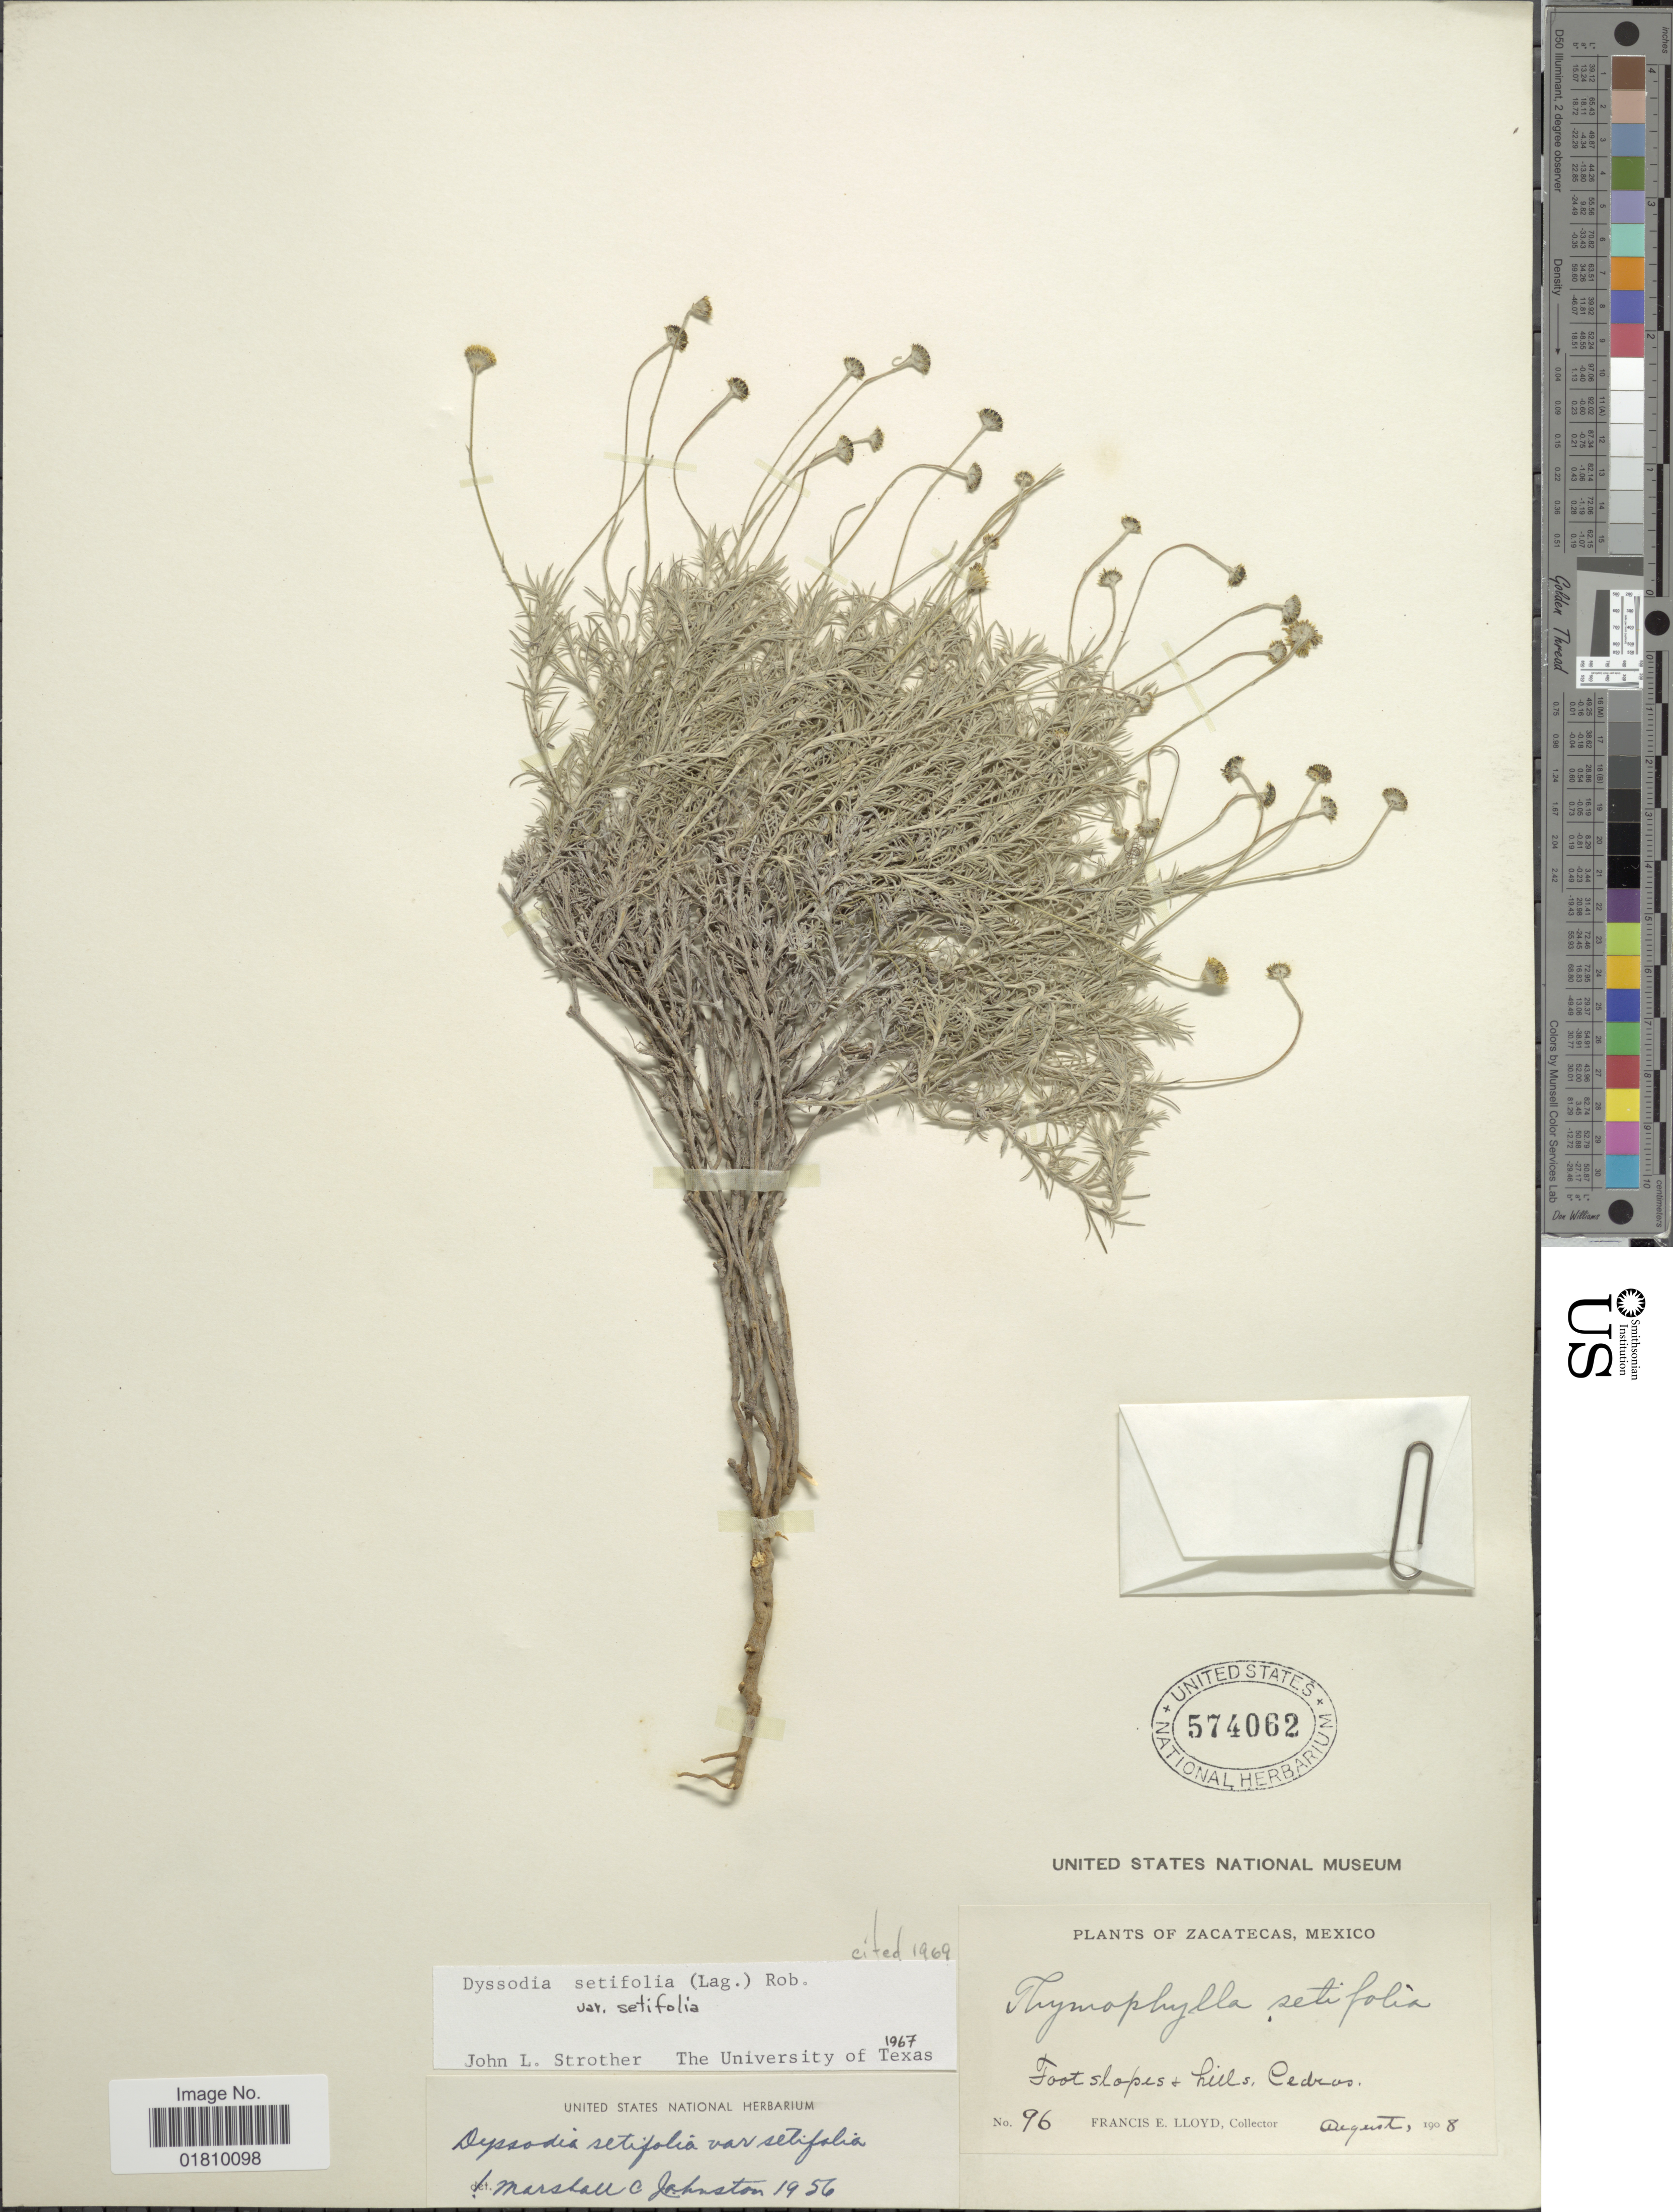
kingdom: Plantae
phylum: Tracheophyta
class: Magnoliopsida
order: Asterales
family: Asteraceae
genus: Thymophylla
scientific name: Thymophylla setifolia var. setifolia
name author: Lag.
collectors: Lloyd, C. E.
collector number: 96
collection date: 1908-08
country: Mexico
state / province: Zacatecas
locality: Footslopes + hills, Cedros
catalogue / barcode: US 574062